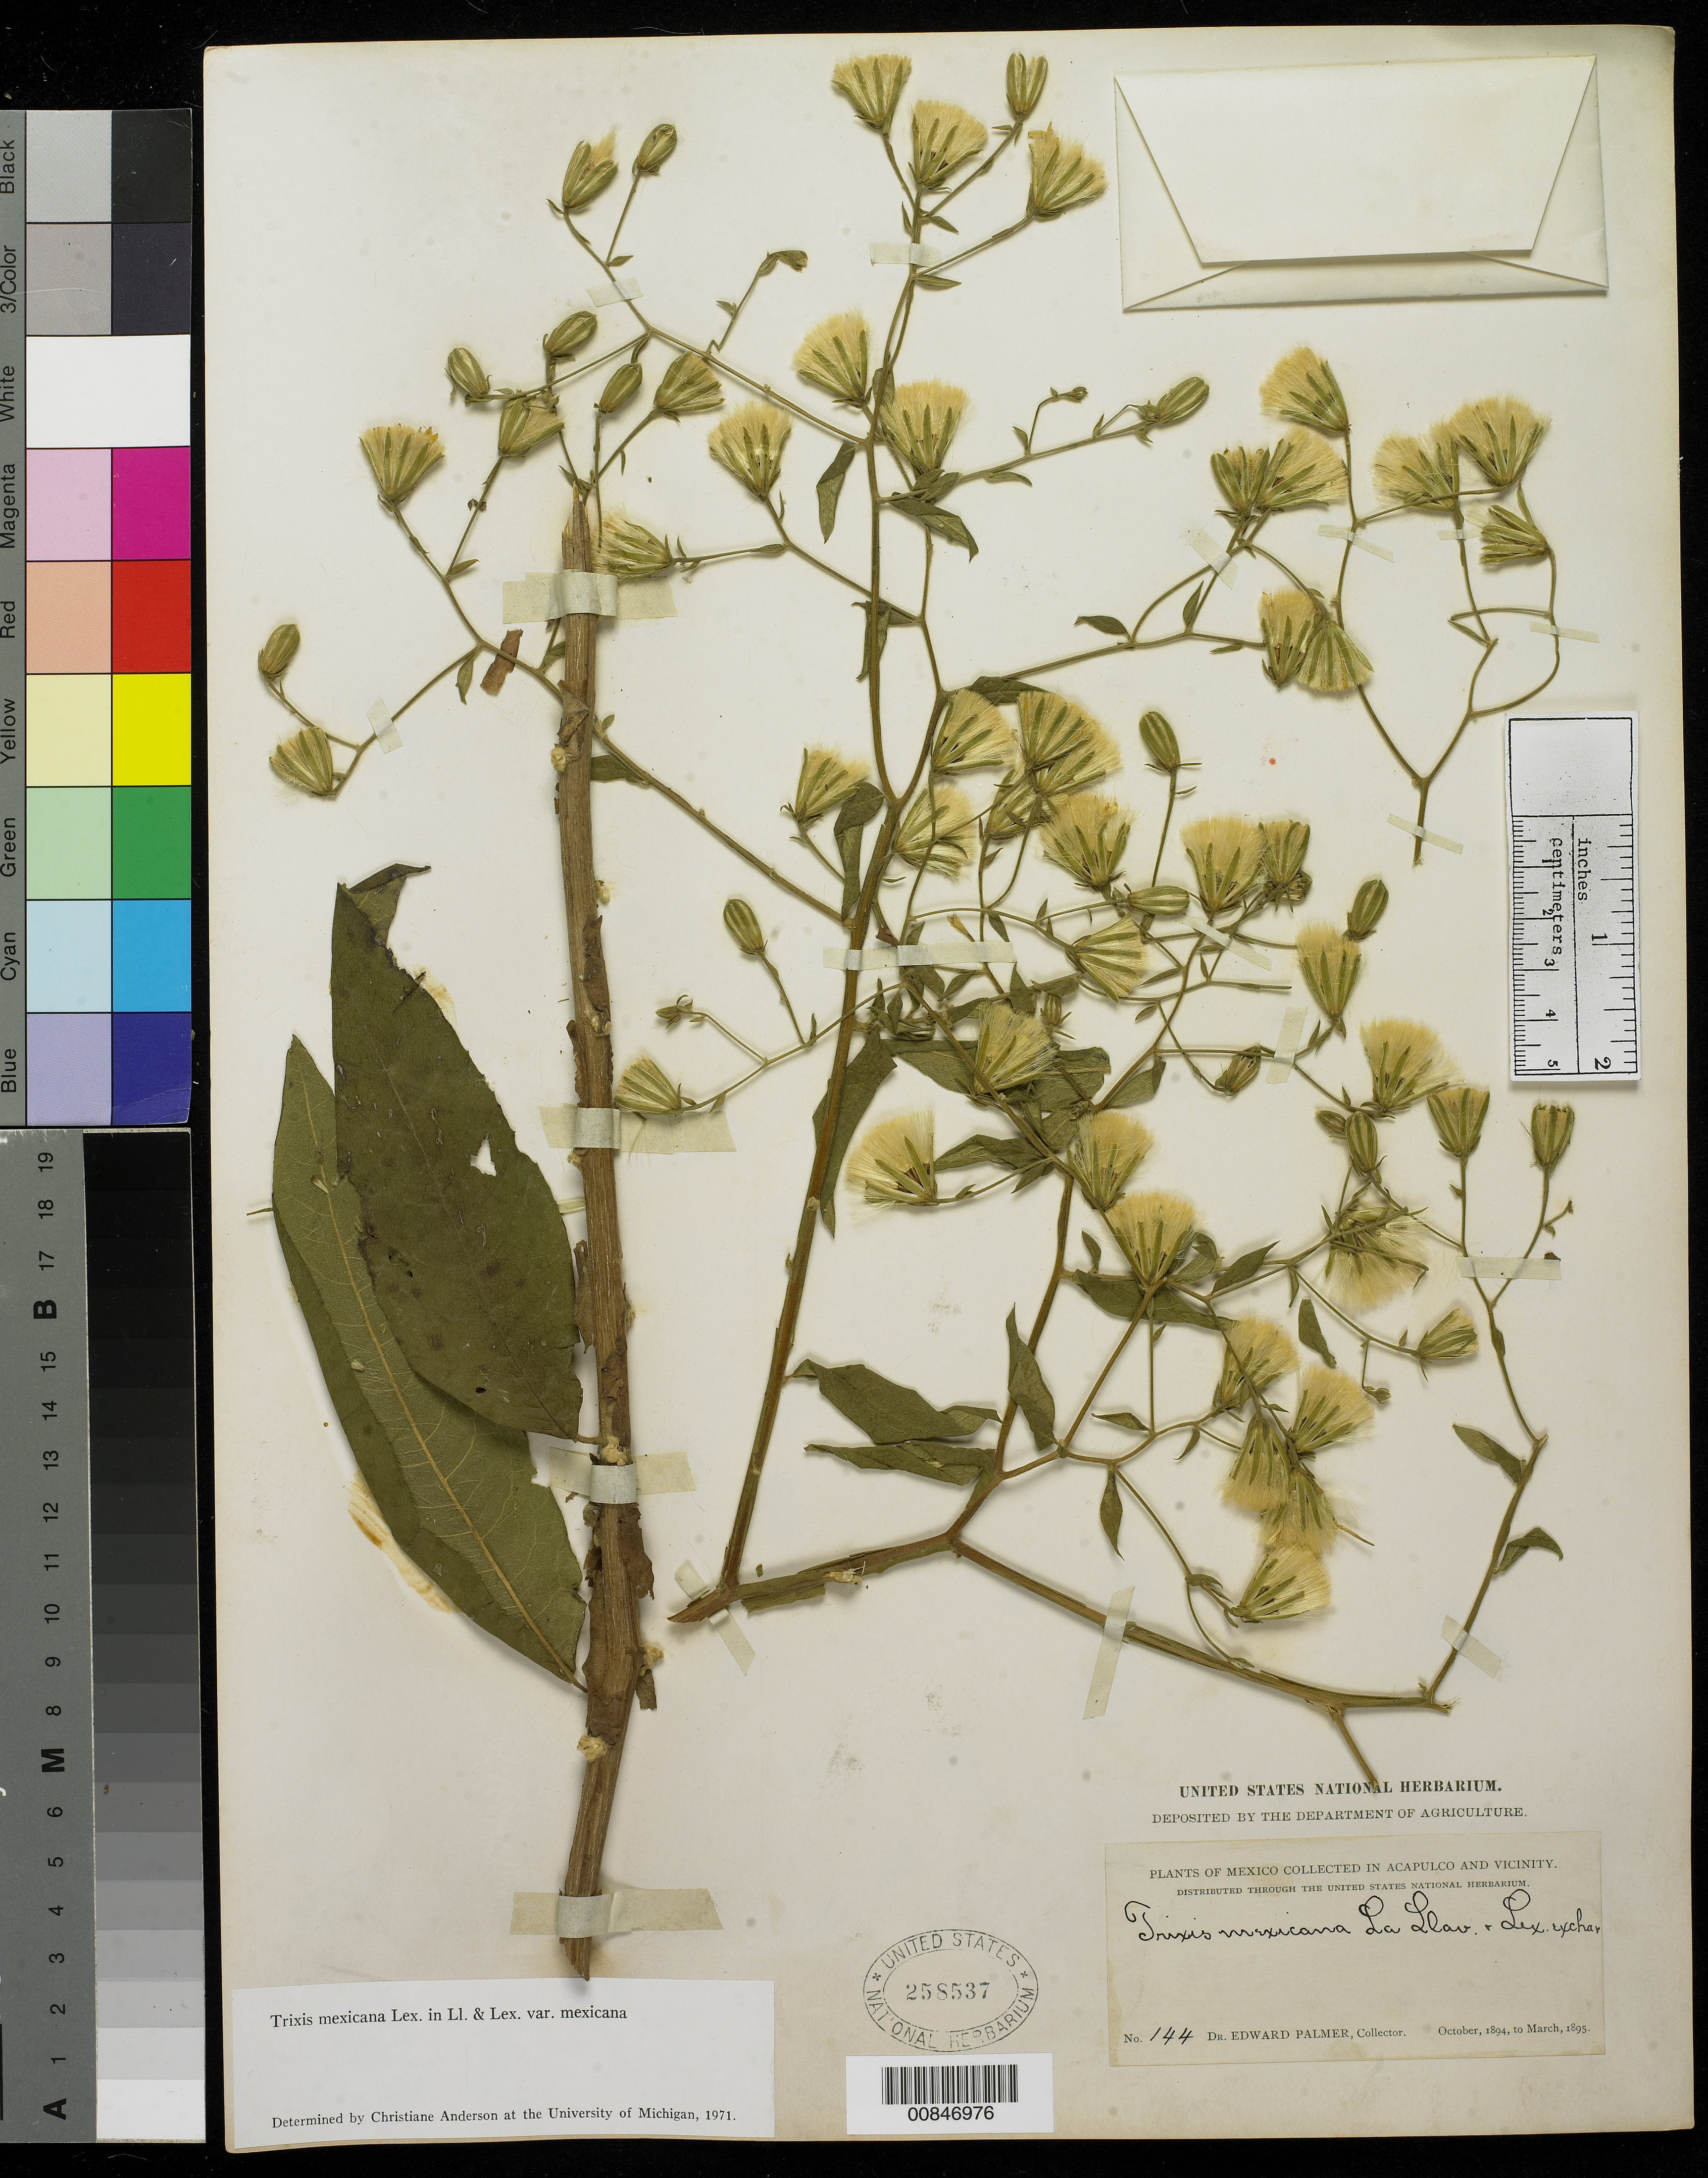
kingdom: Plantae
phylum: Tracheophyta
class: Magnoliopsida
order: Asterales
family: Asteraceae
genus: Trixis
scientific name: Trixis mexicana var. mexicana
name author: Lex.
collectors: E. Palmer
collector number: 144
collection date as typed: Oct 1894 to -- Mar 1895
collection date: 1894-10/1895-03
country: Mexico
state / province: Guerrero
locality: Acapulco, Guerrero and vicinity.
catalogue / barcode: US 258537